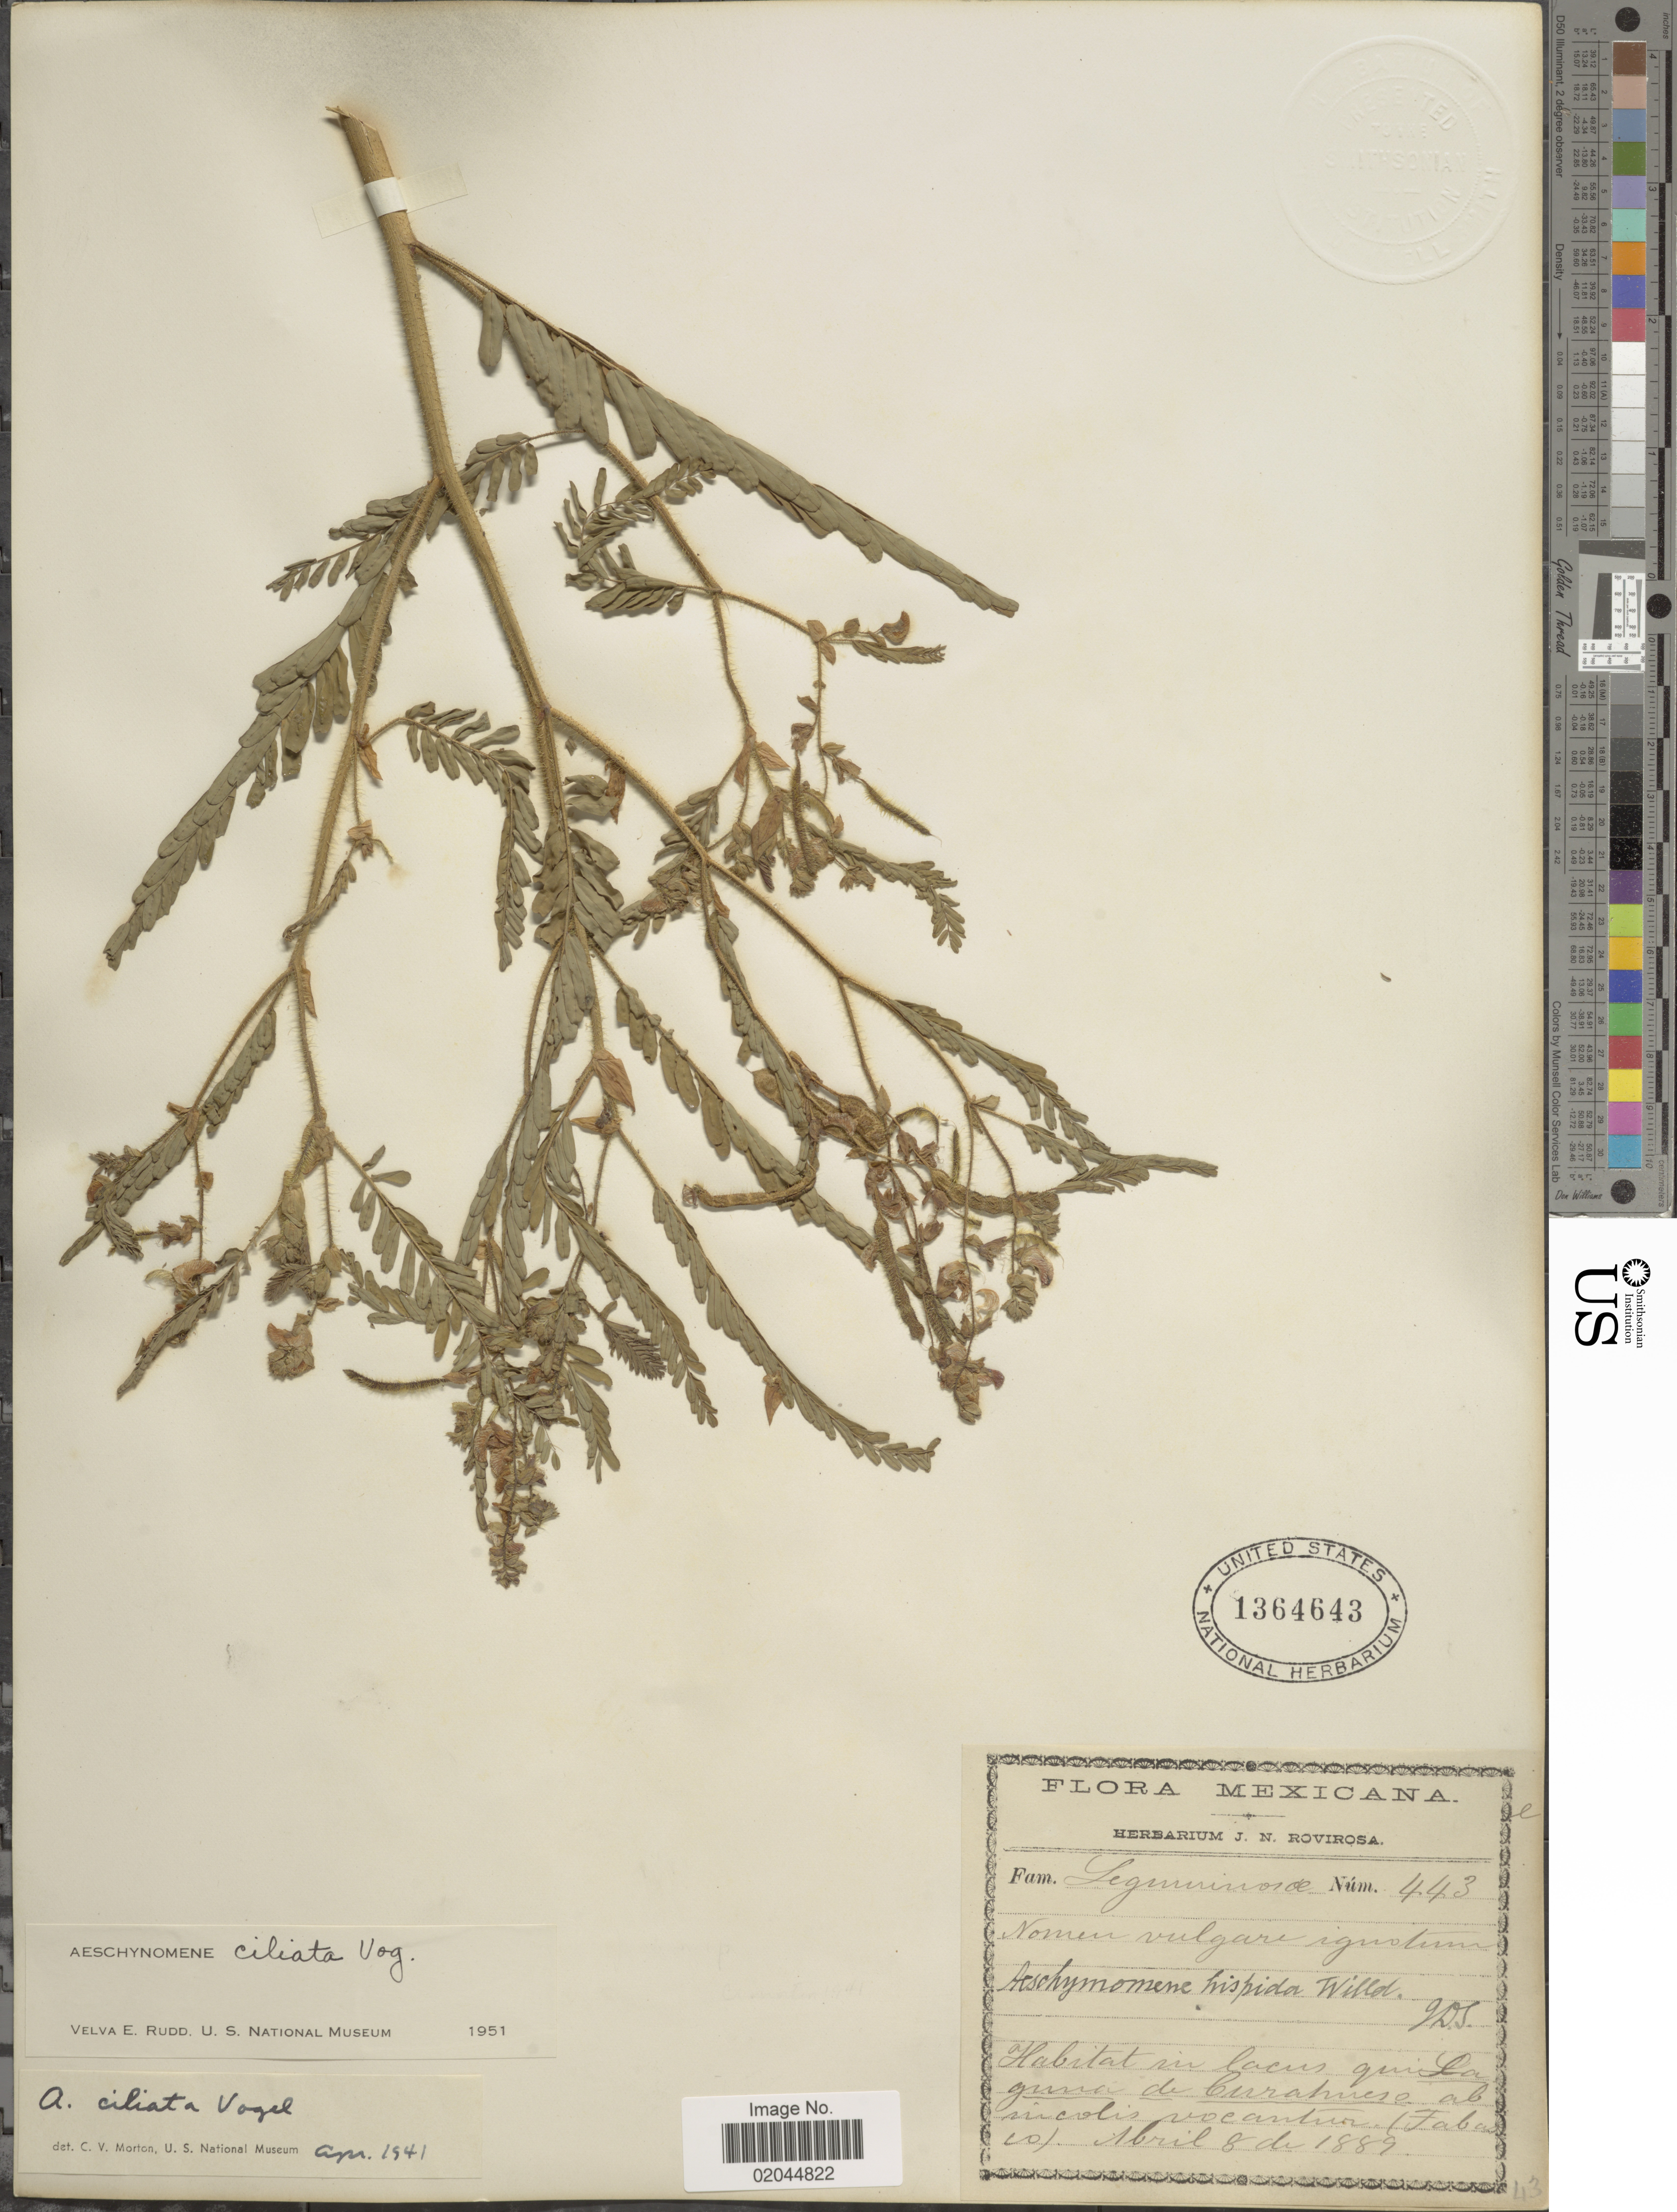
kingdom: Plantae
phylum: Tracheophyta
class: Magnoliopsida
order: Fabales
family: Fabaceae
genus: Aeschynomene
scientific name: Aeschynomene ciliata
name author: Vogel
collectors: ex herb. J. N. Rovirosa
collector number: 443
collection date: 1889-04-08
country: Mexico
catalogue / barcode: US 1364643